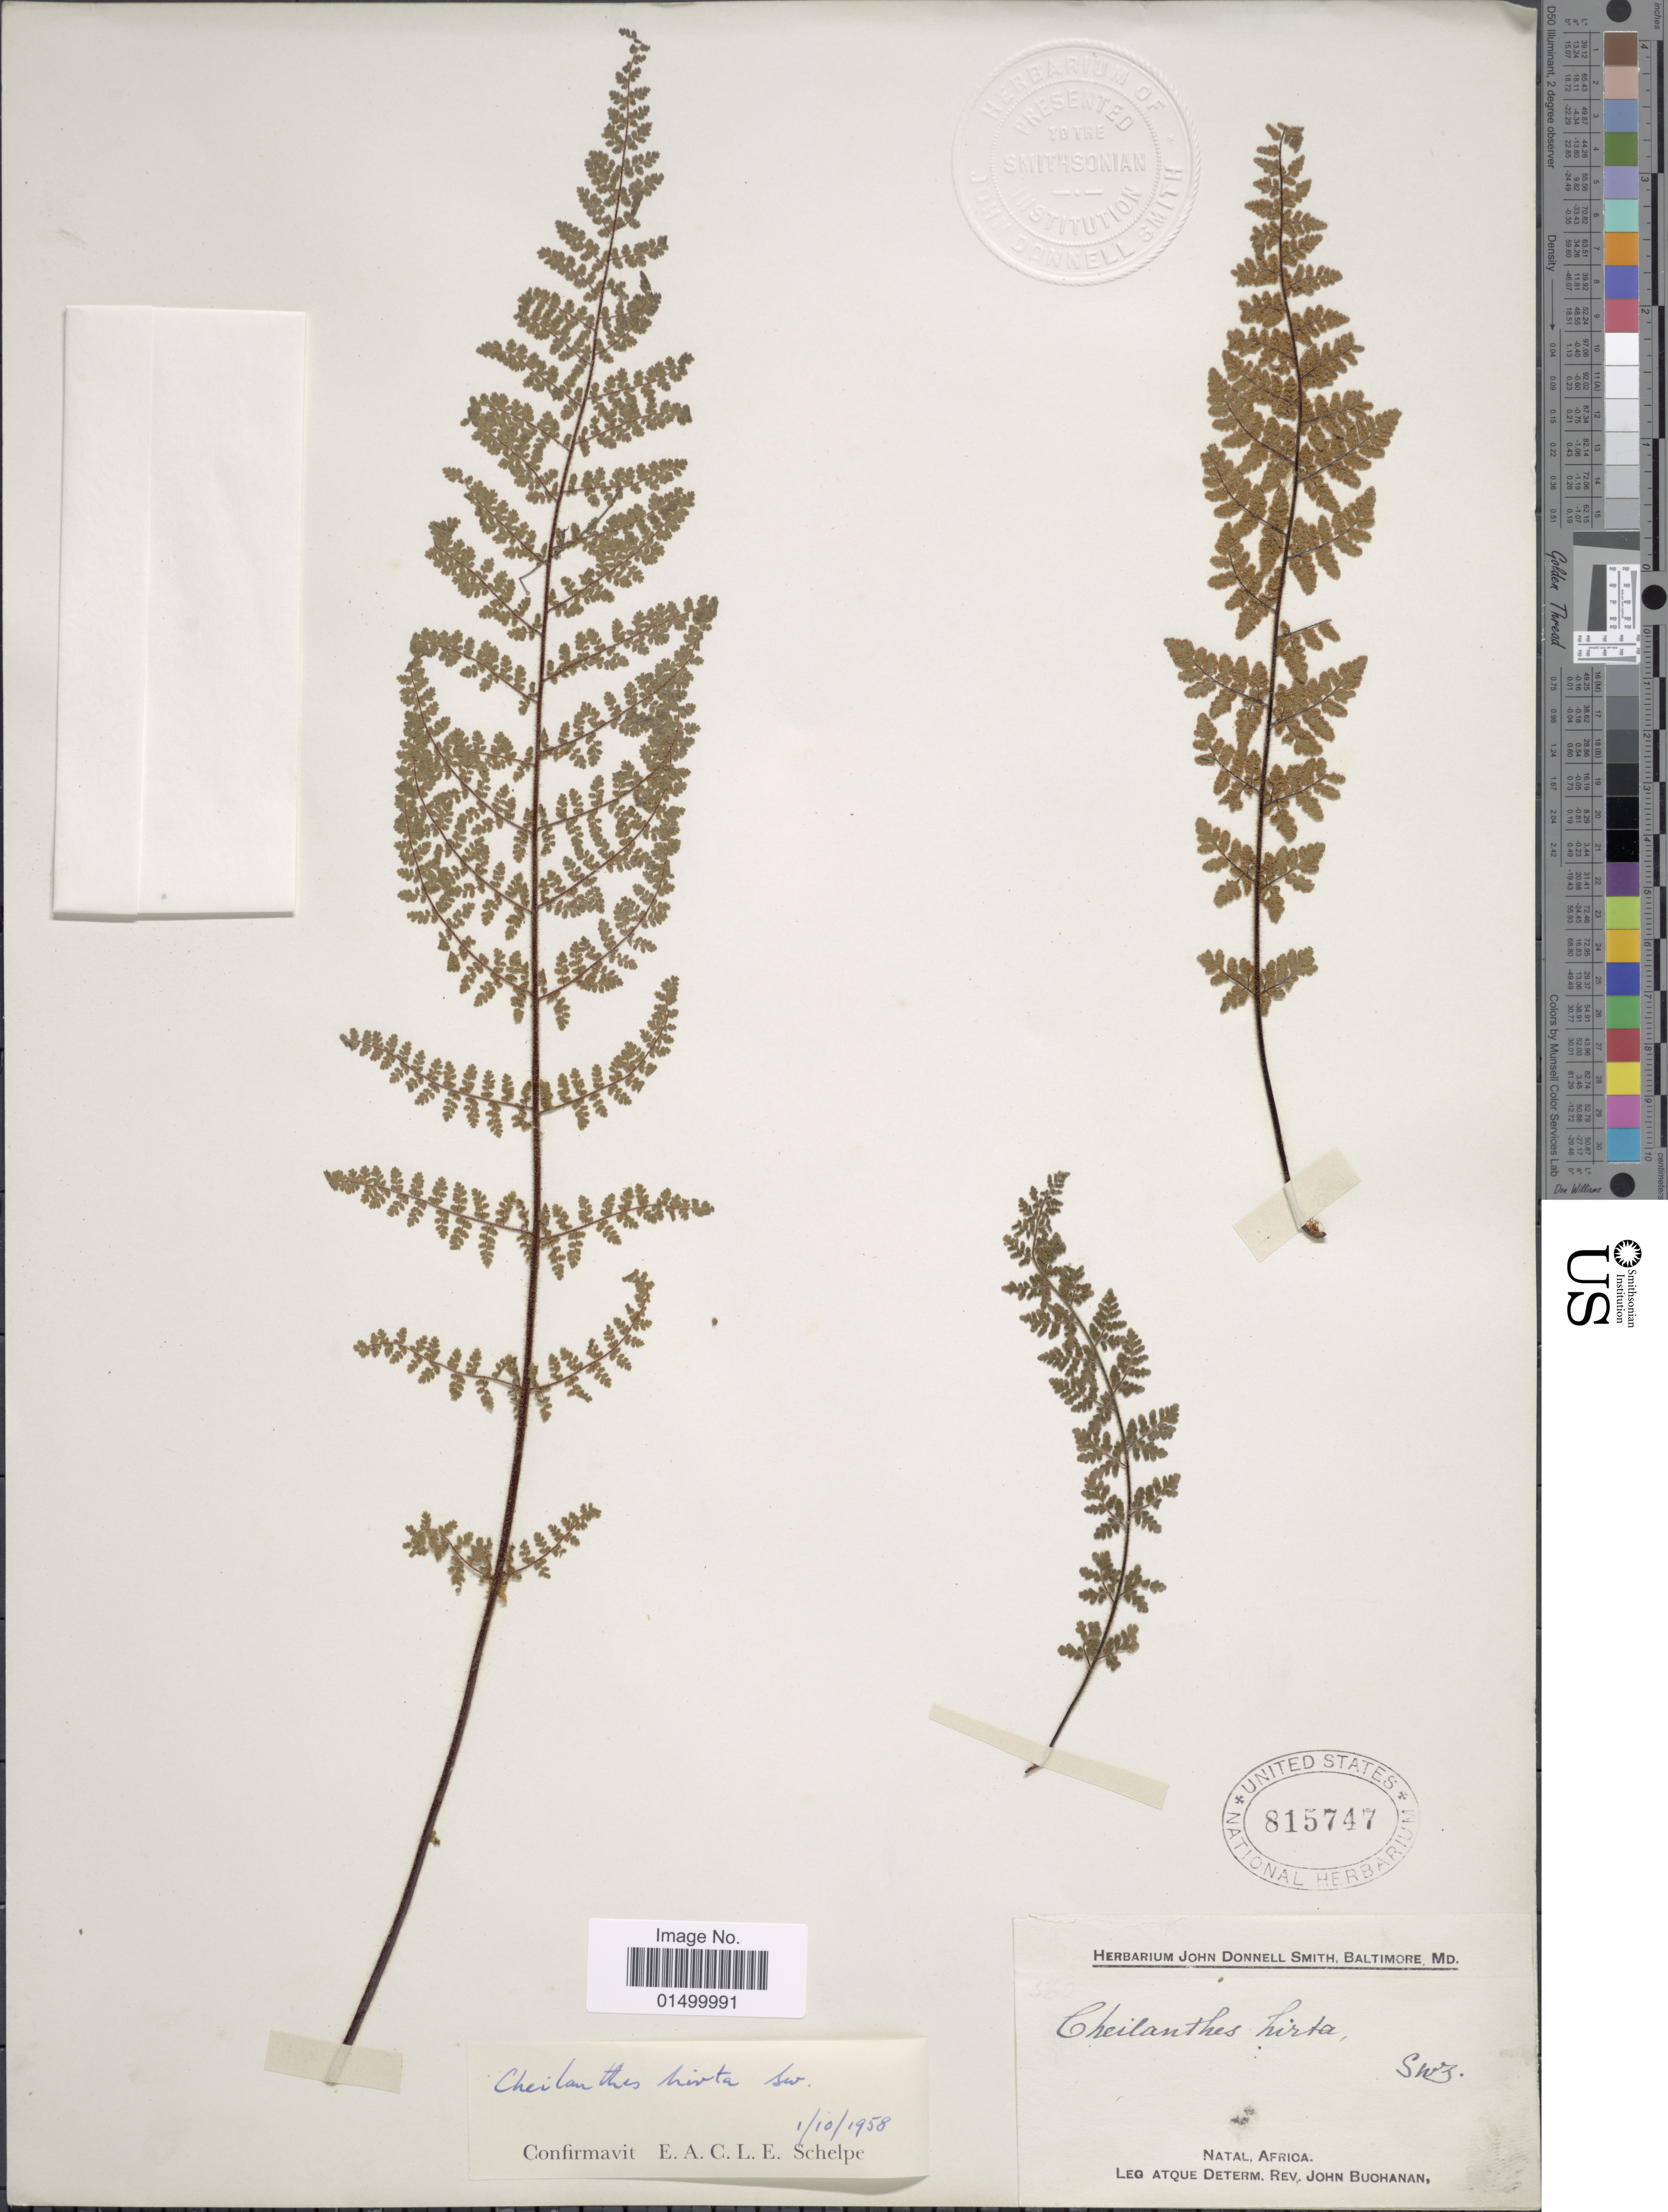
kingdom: Plantae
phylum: Tracheophyta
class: Polypodiopsida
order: Polypodiales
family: Pteridaceae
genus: Cheilanthes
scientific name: Cheilanthes hirta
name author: Sw.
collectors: J. Buchanan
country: South Africa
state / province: KwaZulu-Natal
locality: Natal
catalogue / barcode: US 815747